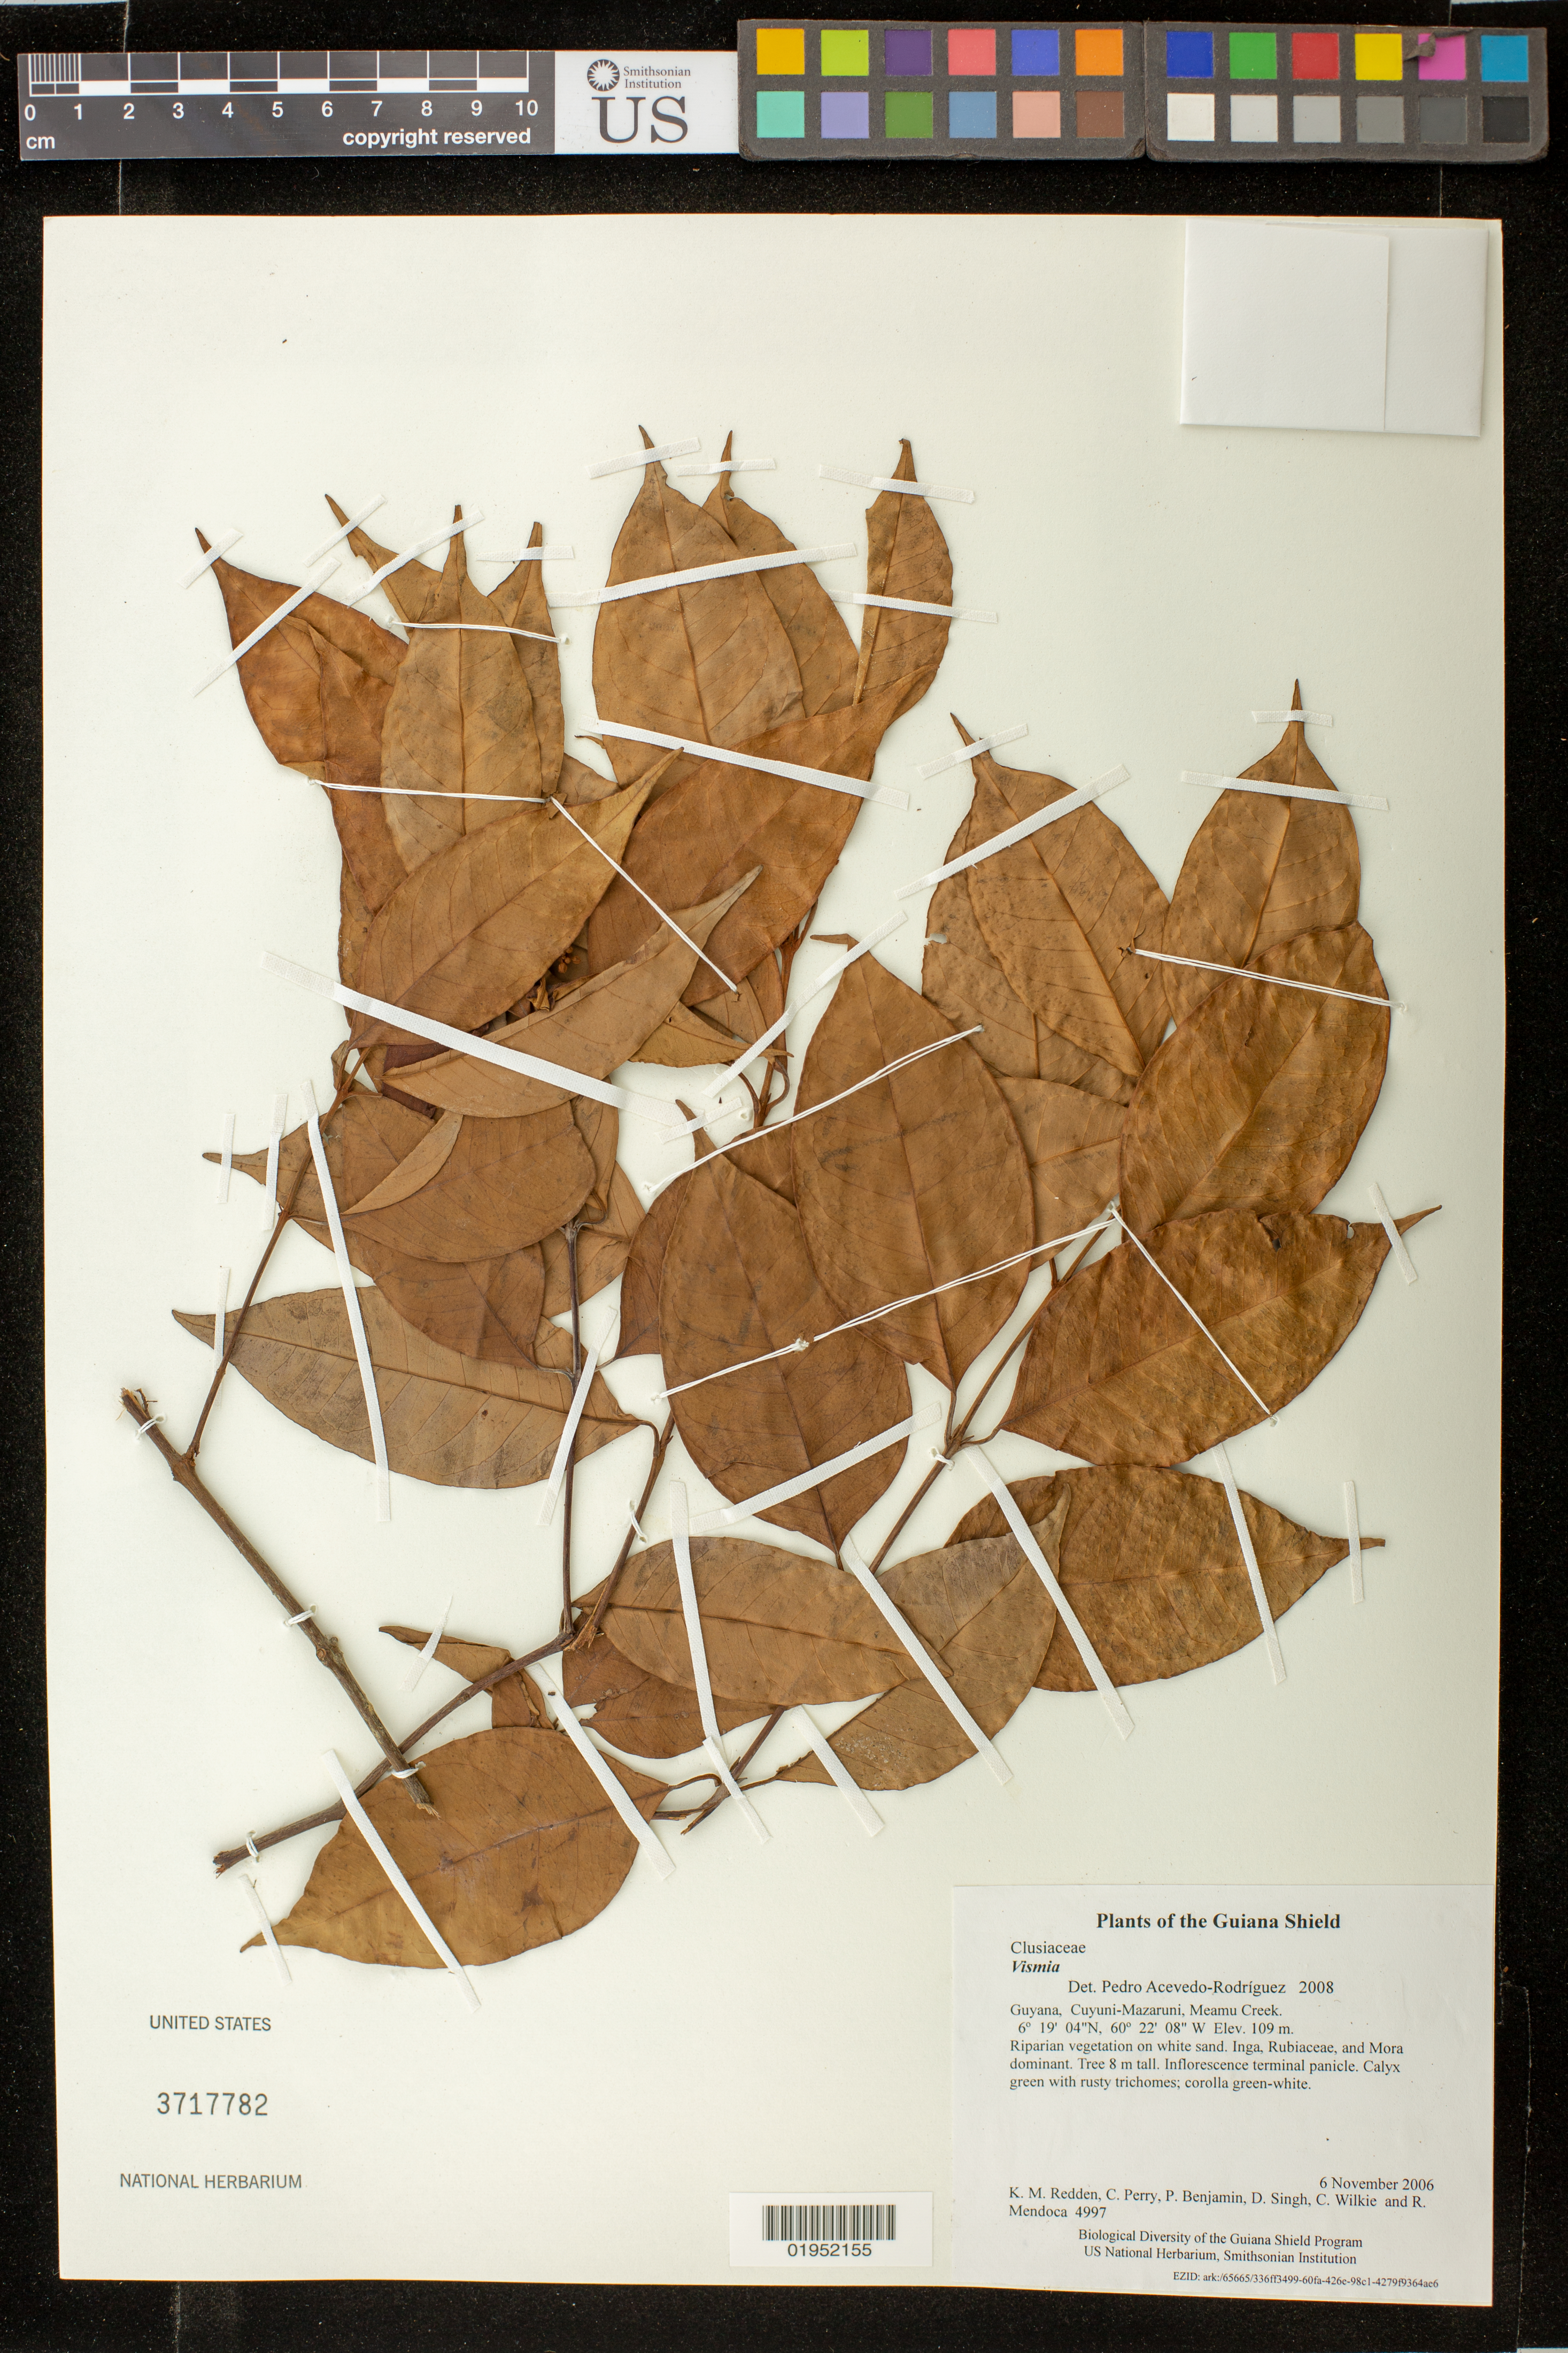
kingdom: Plantae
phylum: Tracheophyta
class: Magnoliopsida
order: Malpighiales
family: Hypericaceae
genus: Vismia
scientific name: Vismia sp.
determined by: Acevedo-Rodríguez, P., (BOT), Smithsonian Institution - National Museum of Natural History (UNITED STATES)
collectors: K. M. Redden, C. Perry, P. Benjamin, D. Singh, C. Wilkie & R. Mendoca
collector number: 4997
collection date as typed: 6 November 2006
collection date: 2006-11-06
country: Guyana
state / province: Cuyuni-Mazaruni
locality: Meamu Creek.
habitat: Riparian vegetation on white sand. Inga, Rubiaceae, and Mora dominant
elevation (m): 109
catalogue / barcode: US 3717782